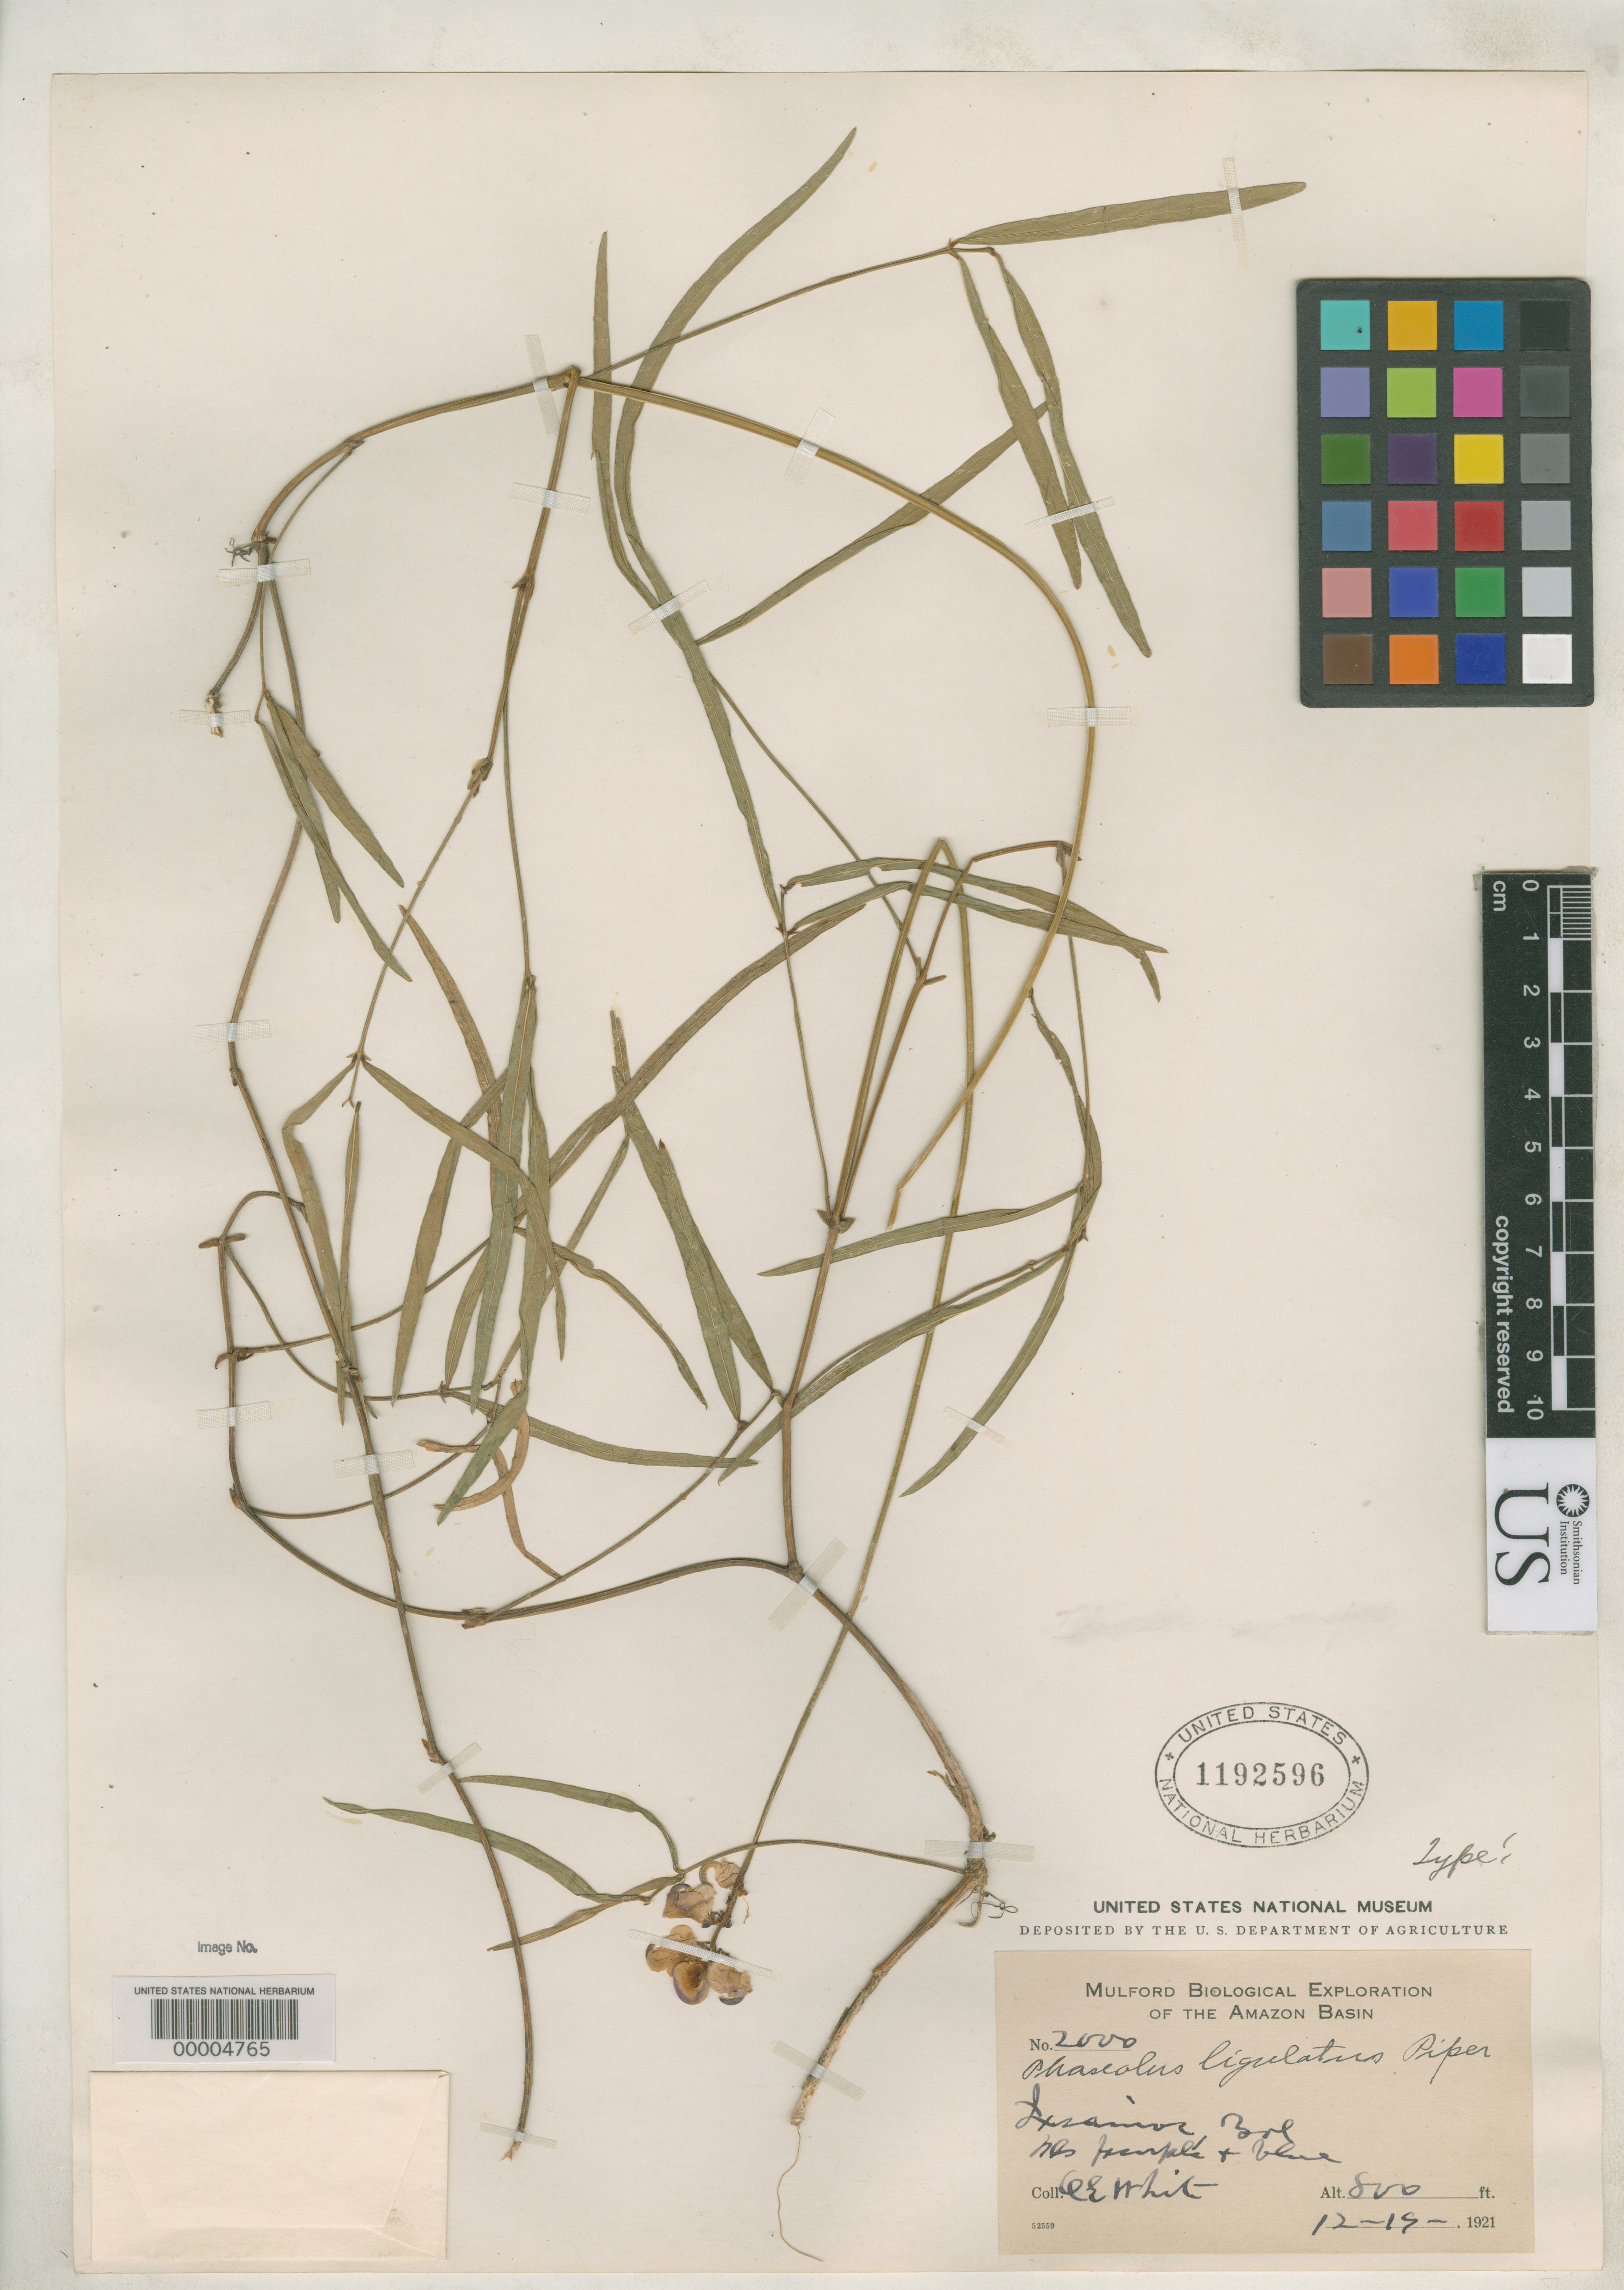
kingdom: Plantae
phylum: Tracheophyta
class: Magnoliopsida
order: Fabales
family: Fabaceae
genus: Phaseolus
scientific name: Phaseolus ligulatus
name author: Piper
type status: Holotype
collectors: O. E. White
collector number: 2000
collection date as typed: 12-19-1921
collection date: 1921-12-19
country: Bolivia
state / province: La Paz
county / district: Iturralde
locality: Ixiamas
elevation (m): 244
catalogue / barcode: US 1192596